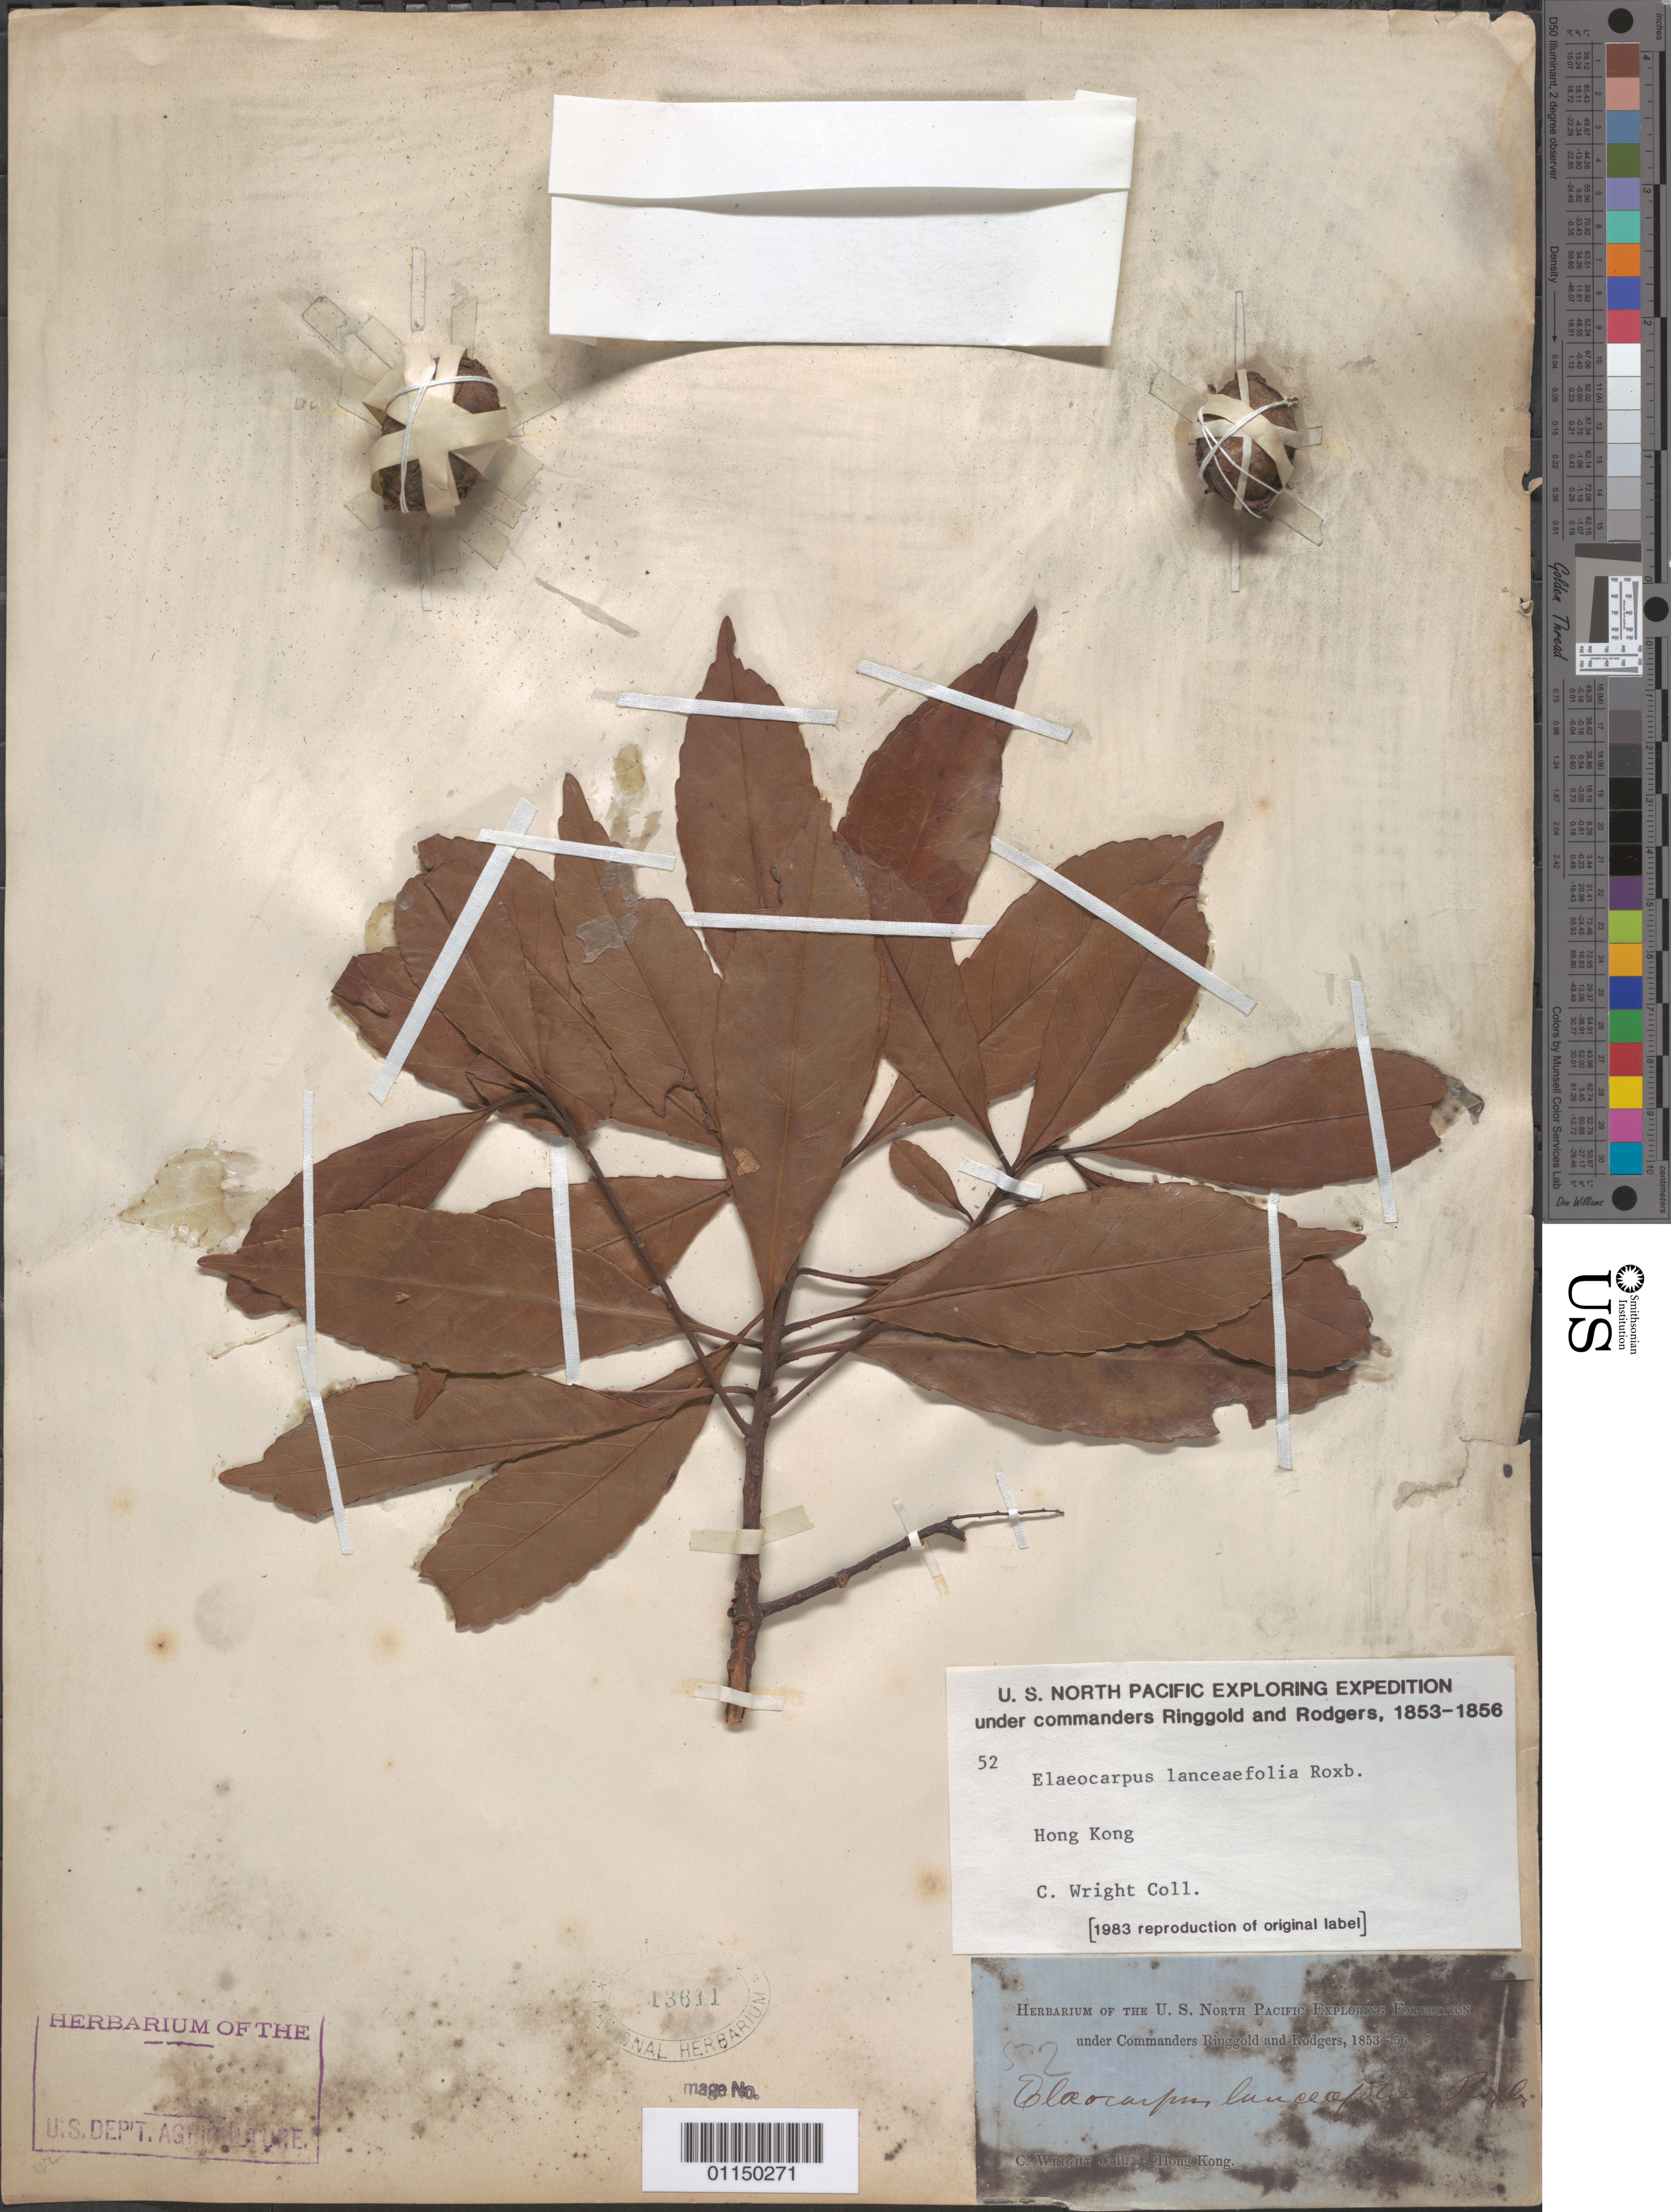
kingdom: Plantae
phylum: Tracheophyta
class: Magnoliopsida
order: Oxalidales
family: Elaeocarpaceae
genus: Elaeocarpus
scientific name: Elaeocarpus lanceifolius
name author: Roxb.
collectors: C. Wright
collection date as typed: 1853 to -- -- 1856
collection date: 1853/1856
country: China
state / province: Hong Kong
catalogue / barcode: US 13611